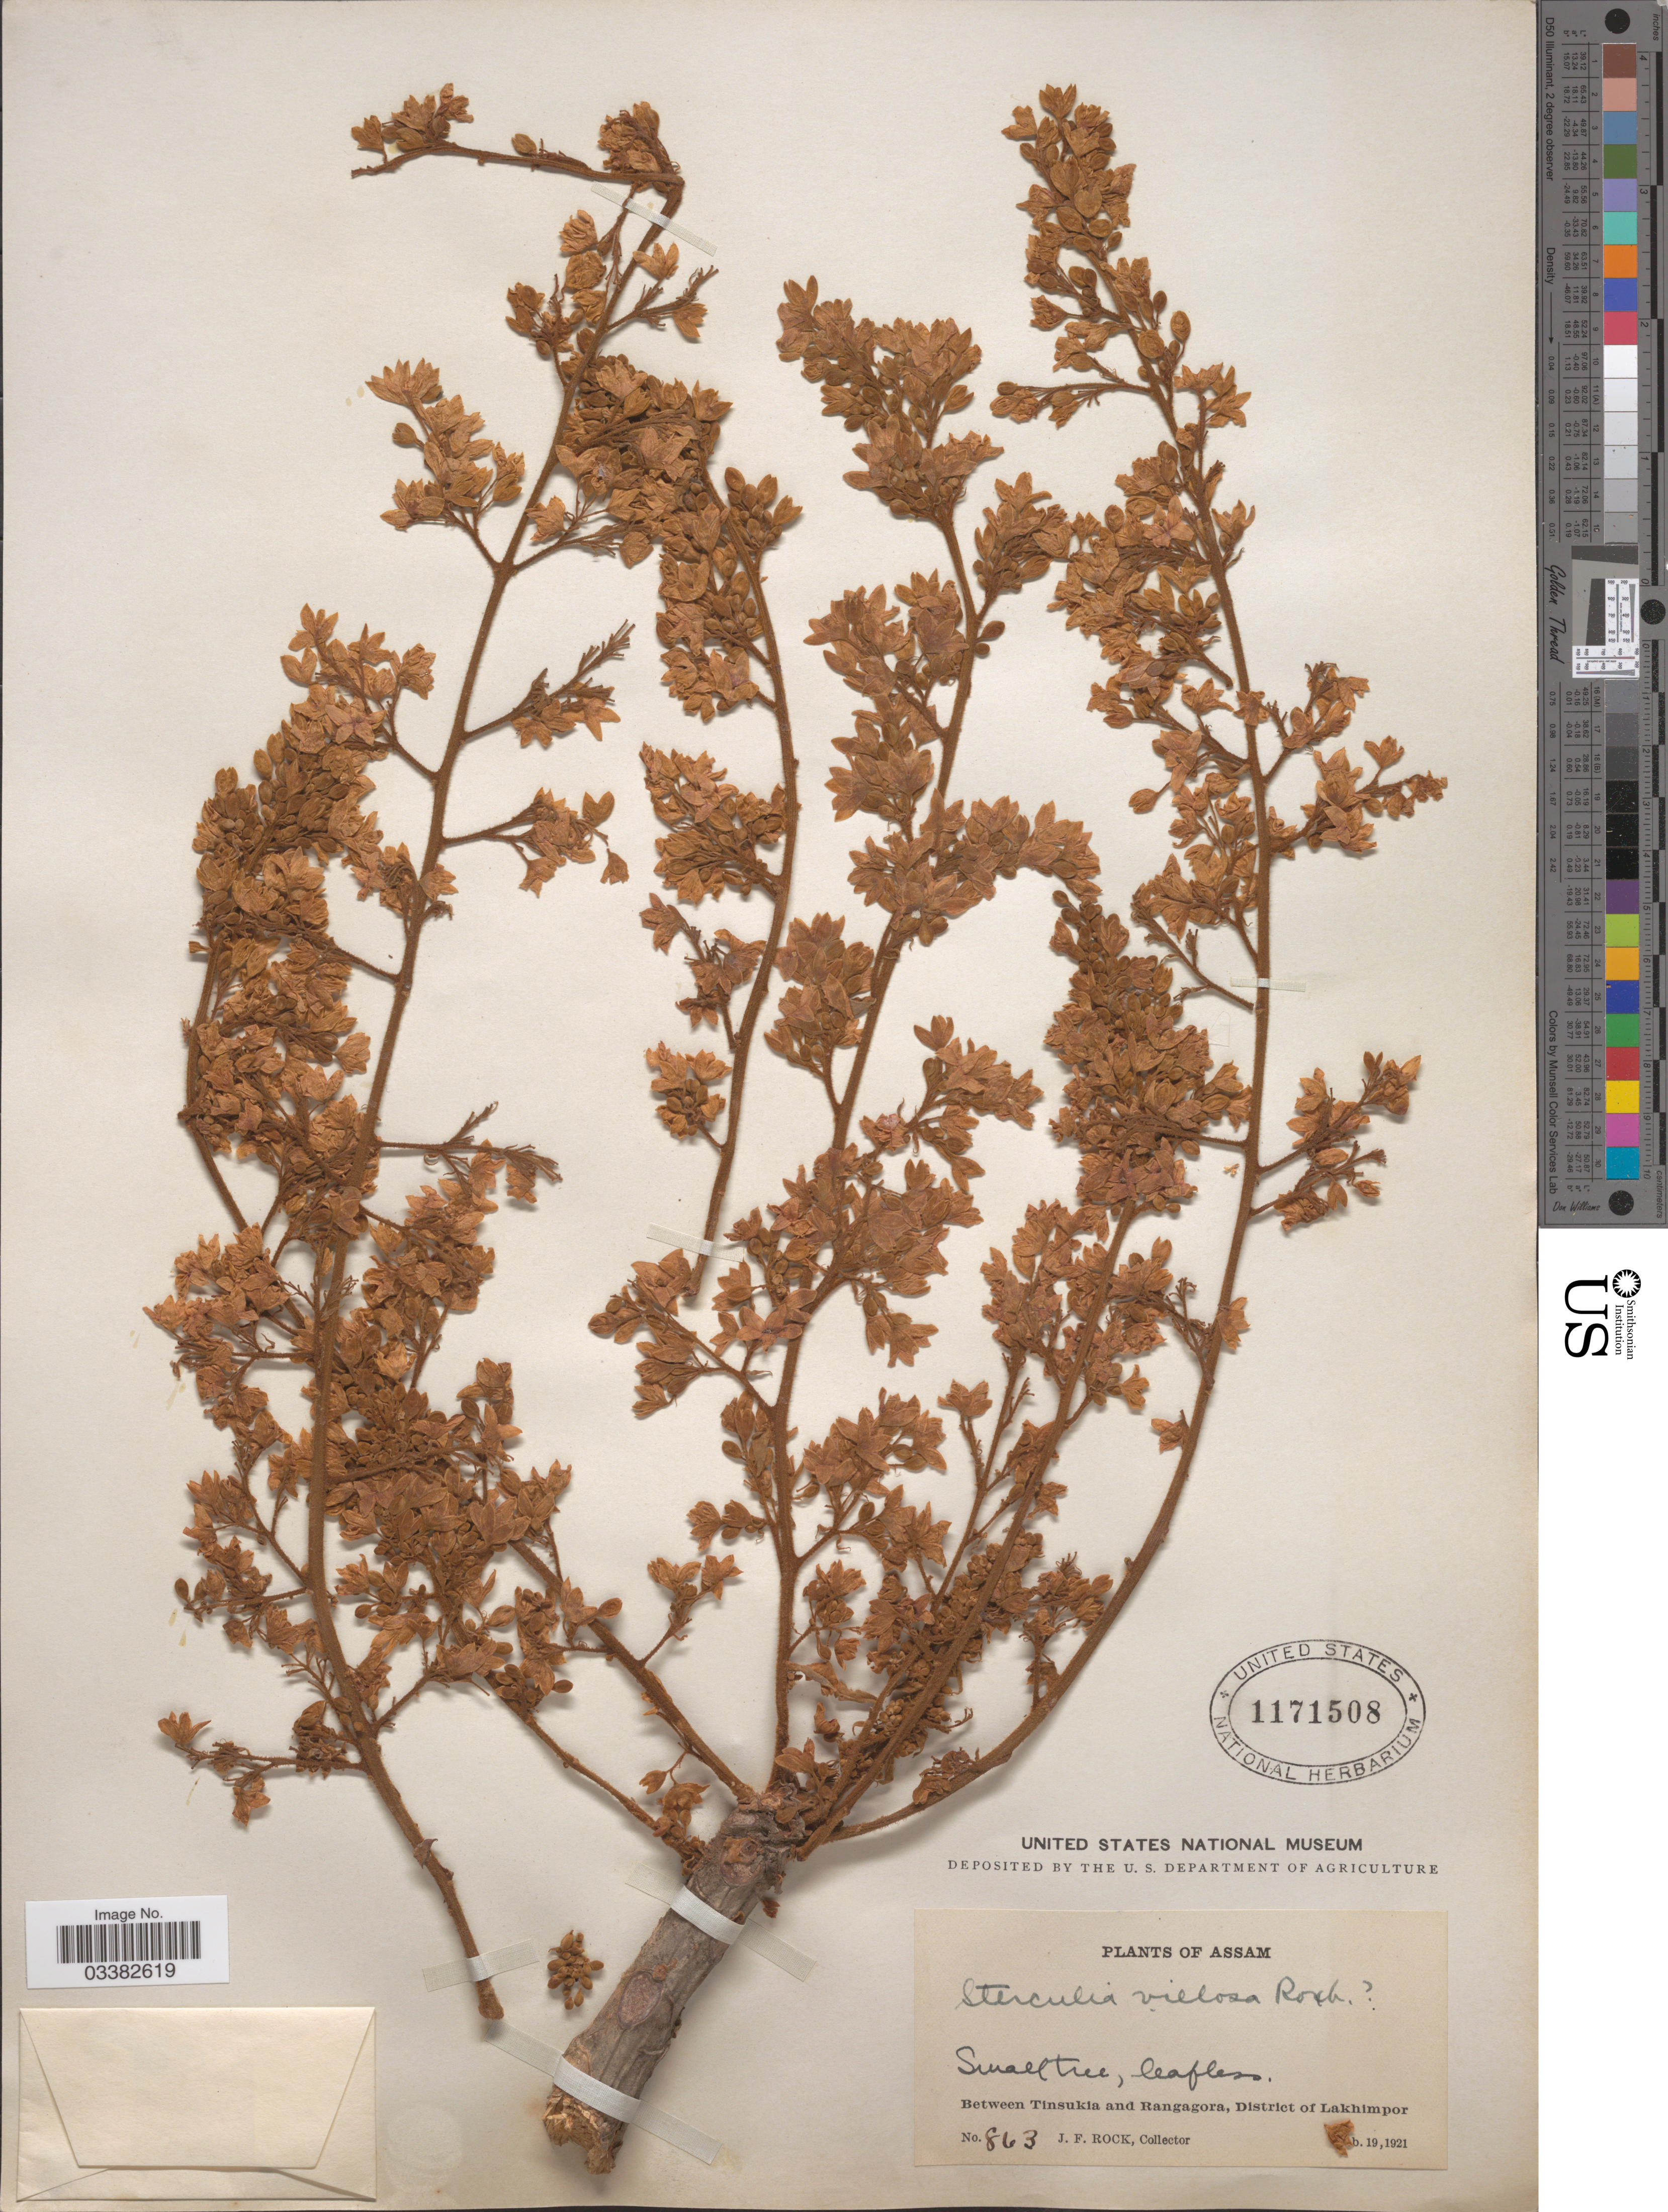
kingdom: Plantae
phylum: Tracheophyta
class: Magnoliopsida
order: Malvales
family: Malvaceae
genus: Sterculia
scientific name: Sterculia villosa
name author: Roxb.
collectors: J. Rock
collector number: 863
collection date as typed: !b. 19, 1921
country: India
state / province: Assam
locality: Between Tinsukia and Rangagora, District of Lakhimpor.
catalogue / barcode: US 1171508